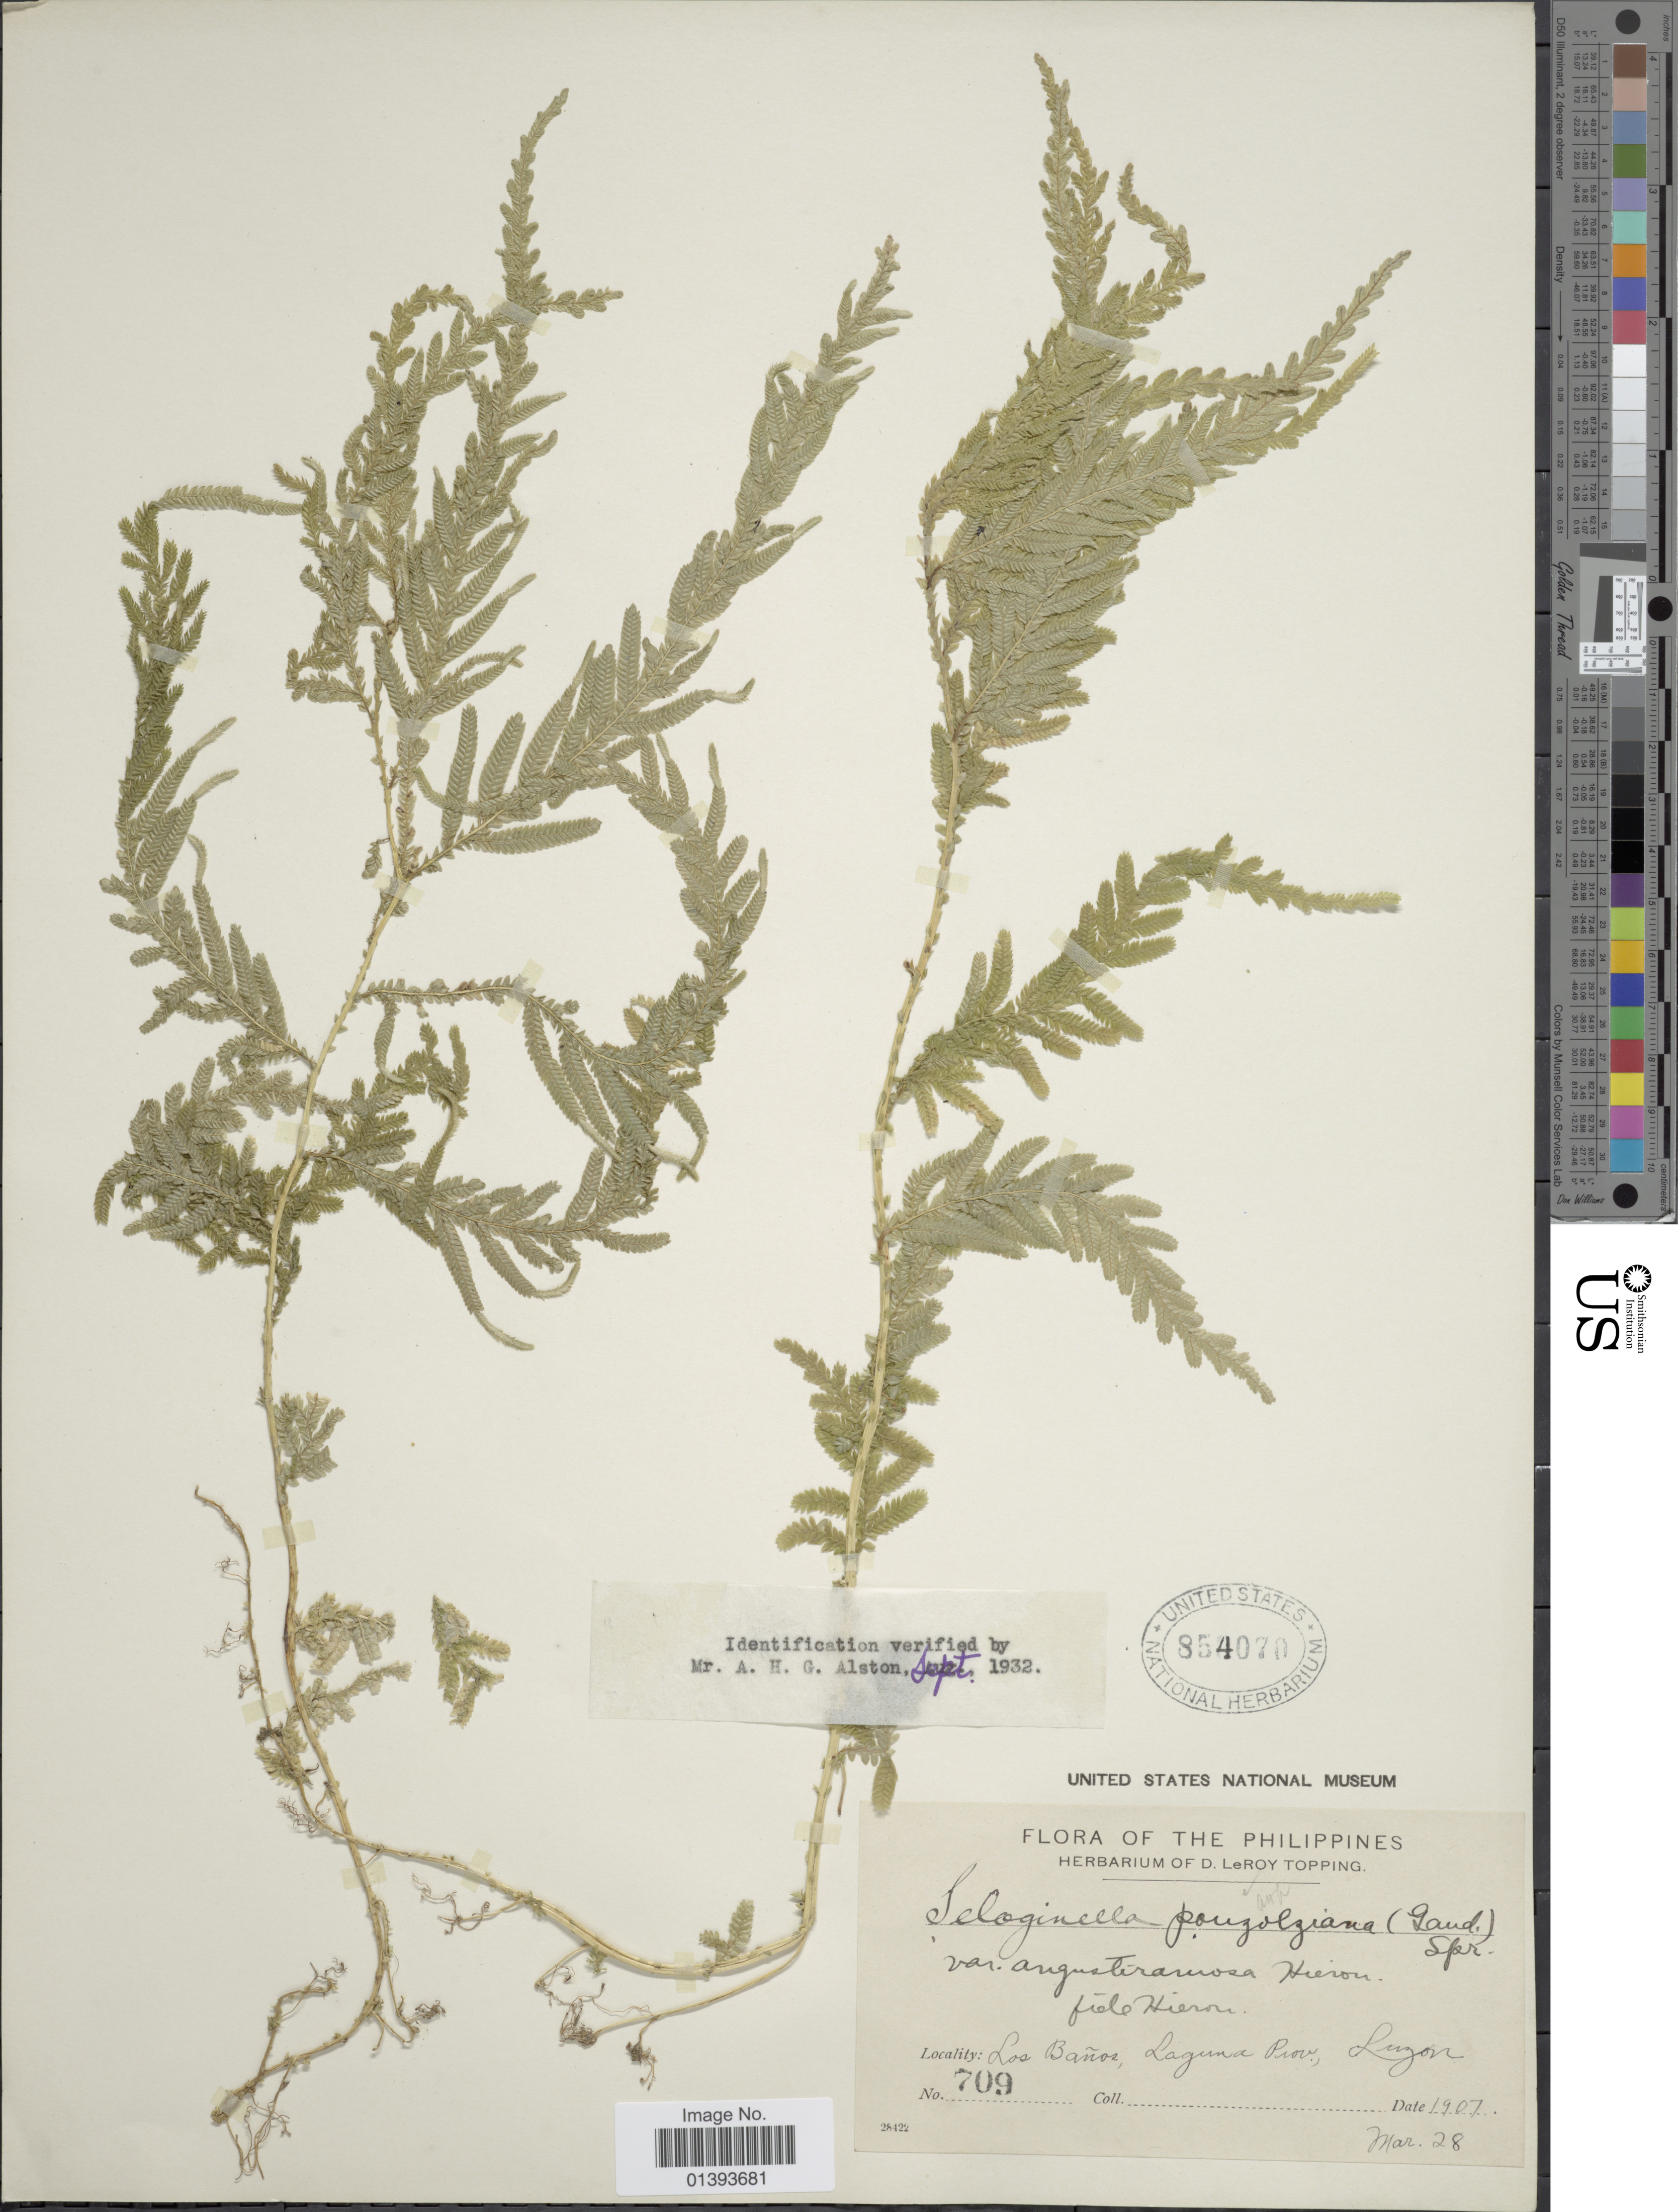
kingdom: Plantae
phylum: Tracheophyta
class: Lycopodiopsida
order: Selaginellales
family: Selaginellaceae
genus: Selaginella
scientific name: Selaginella delicatula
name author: (Desv.) Alston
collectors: ex herb. D. LeRoy Topping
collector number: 709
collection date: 1907-03-28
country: Philippines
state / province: Central Luzon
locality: Los Baños, Laguna Prov., Luzon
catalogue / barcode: US 854070